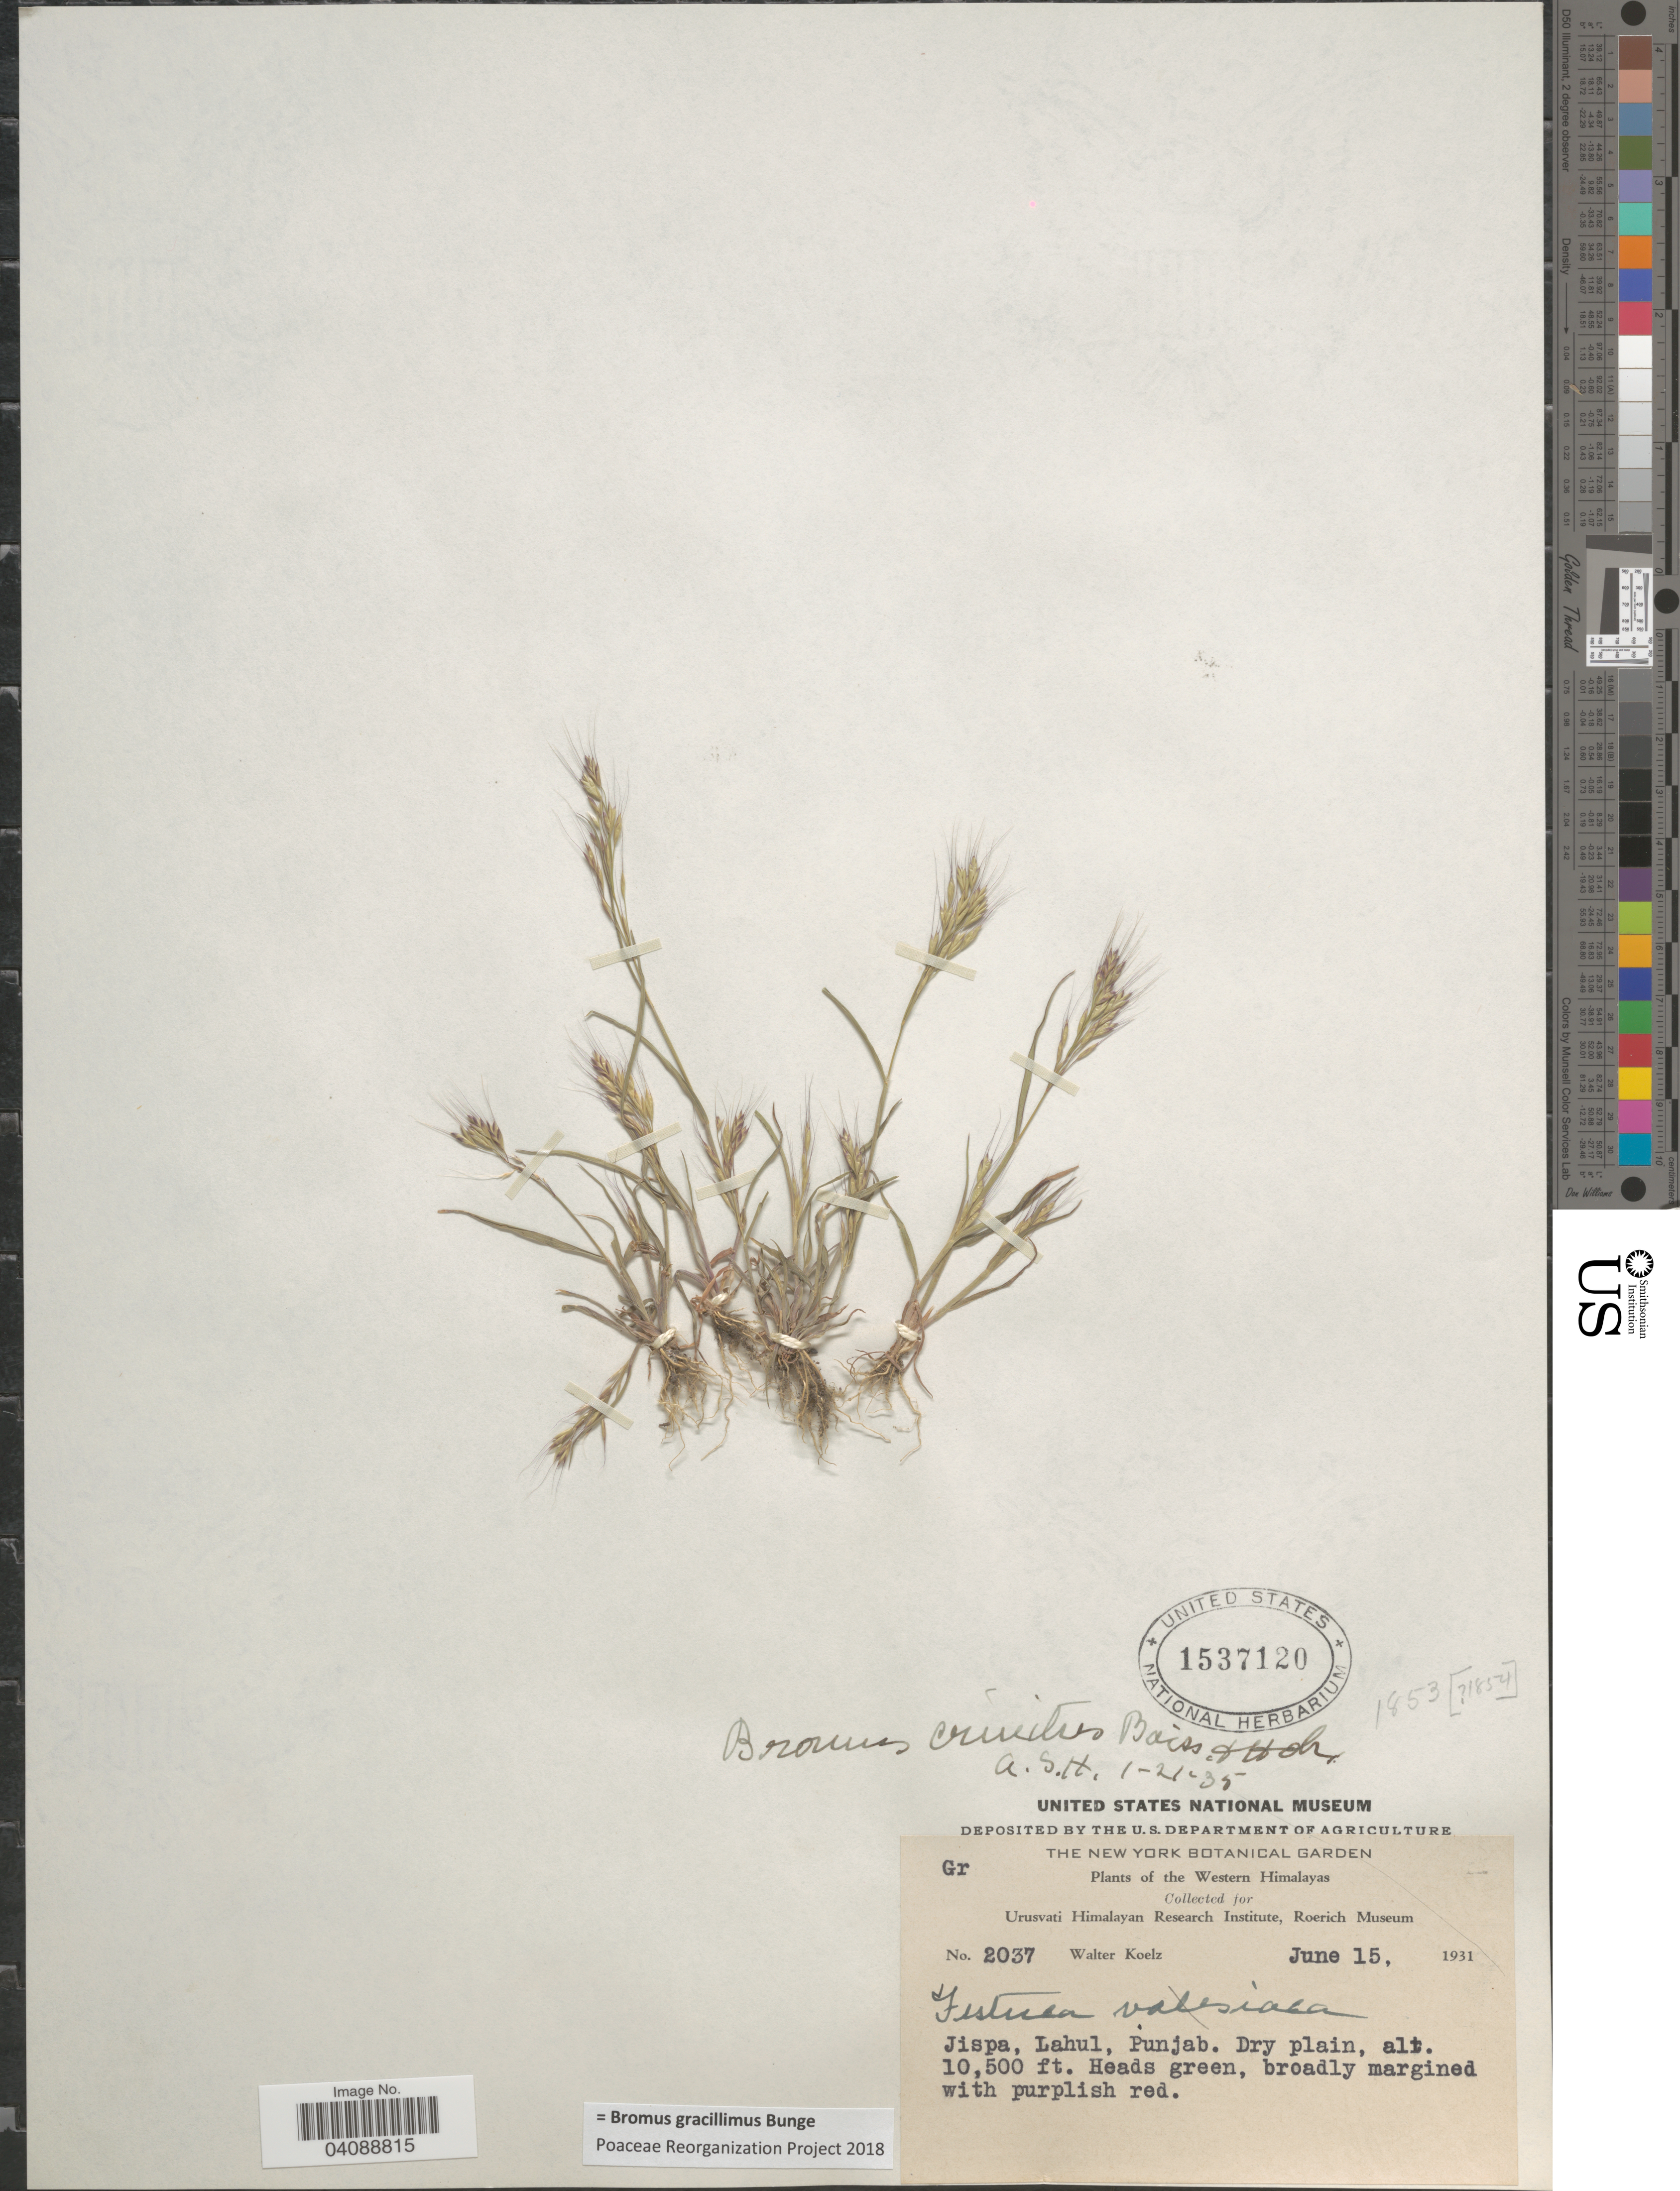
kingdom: Plantae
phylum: Tracheophyta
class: Liliopsida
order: Poales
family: Poaceae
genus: Bromus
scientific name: Bromus gracillimus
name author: Bunge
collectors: W. N. Koelz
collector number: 2037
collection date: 1931-06-15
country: India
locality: Western Himalayas. Jispa, Lahul. Punjab.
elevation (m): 3200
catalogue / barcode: US 1537120